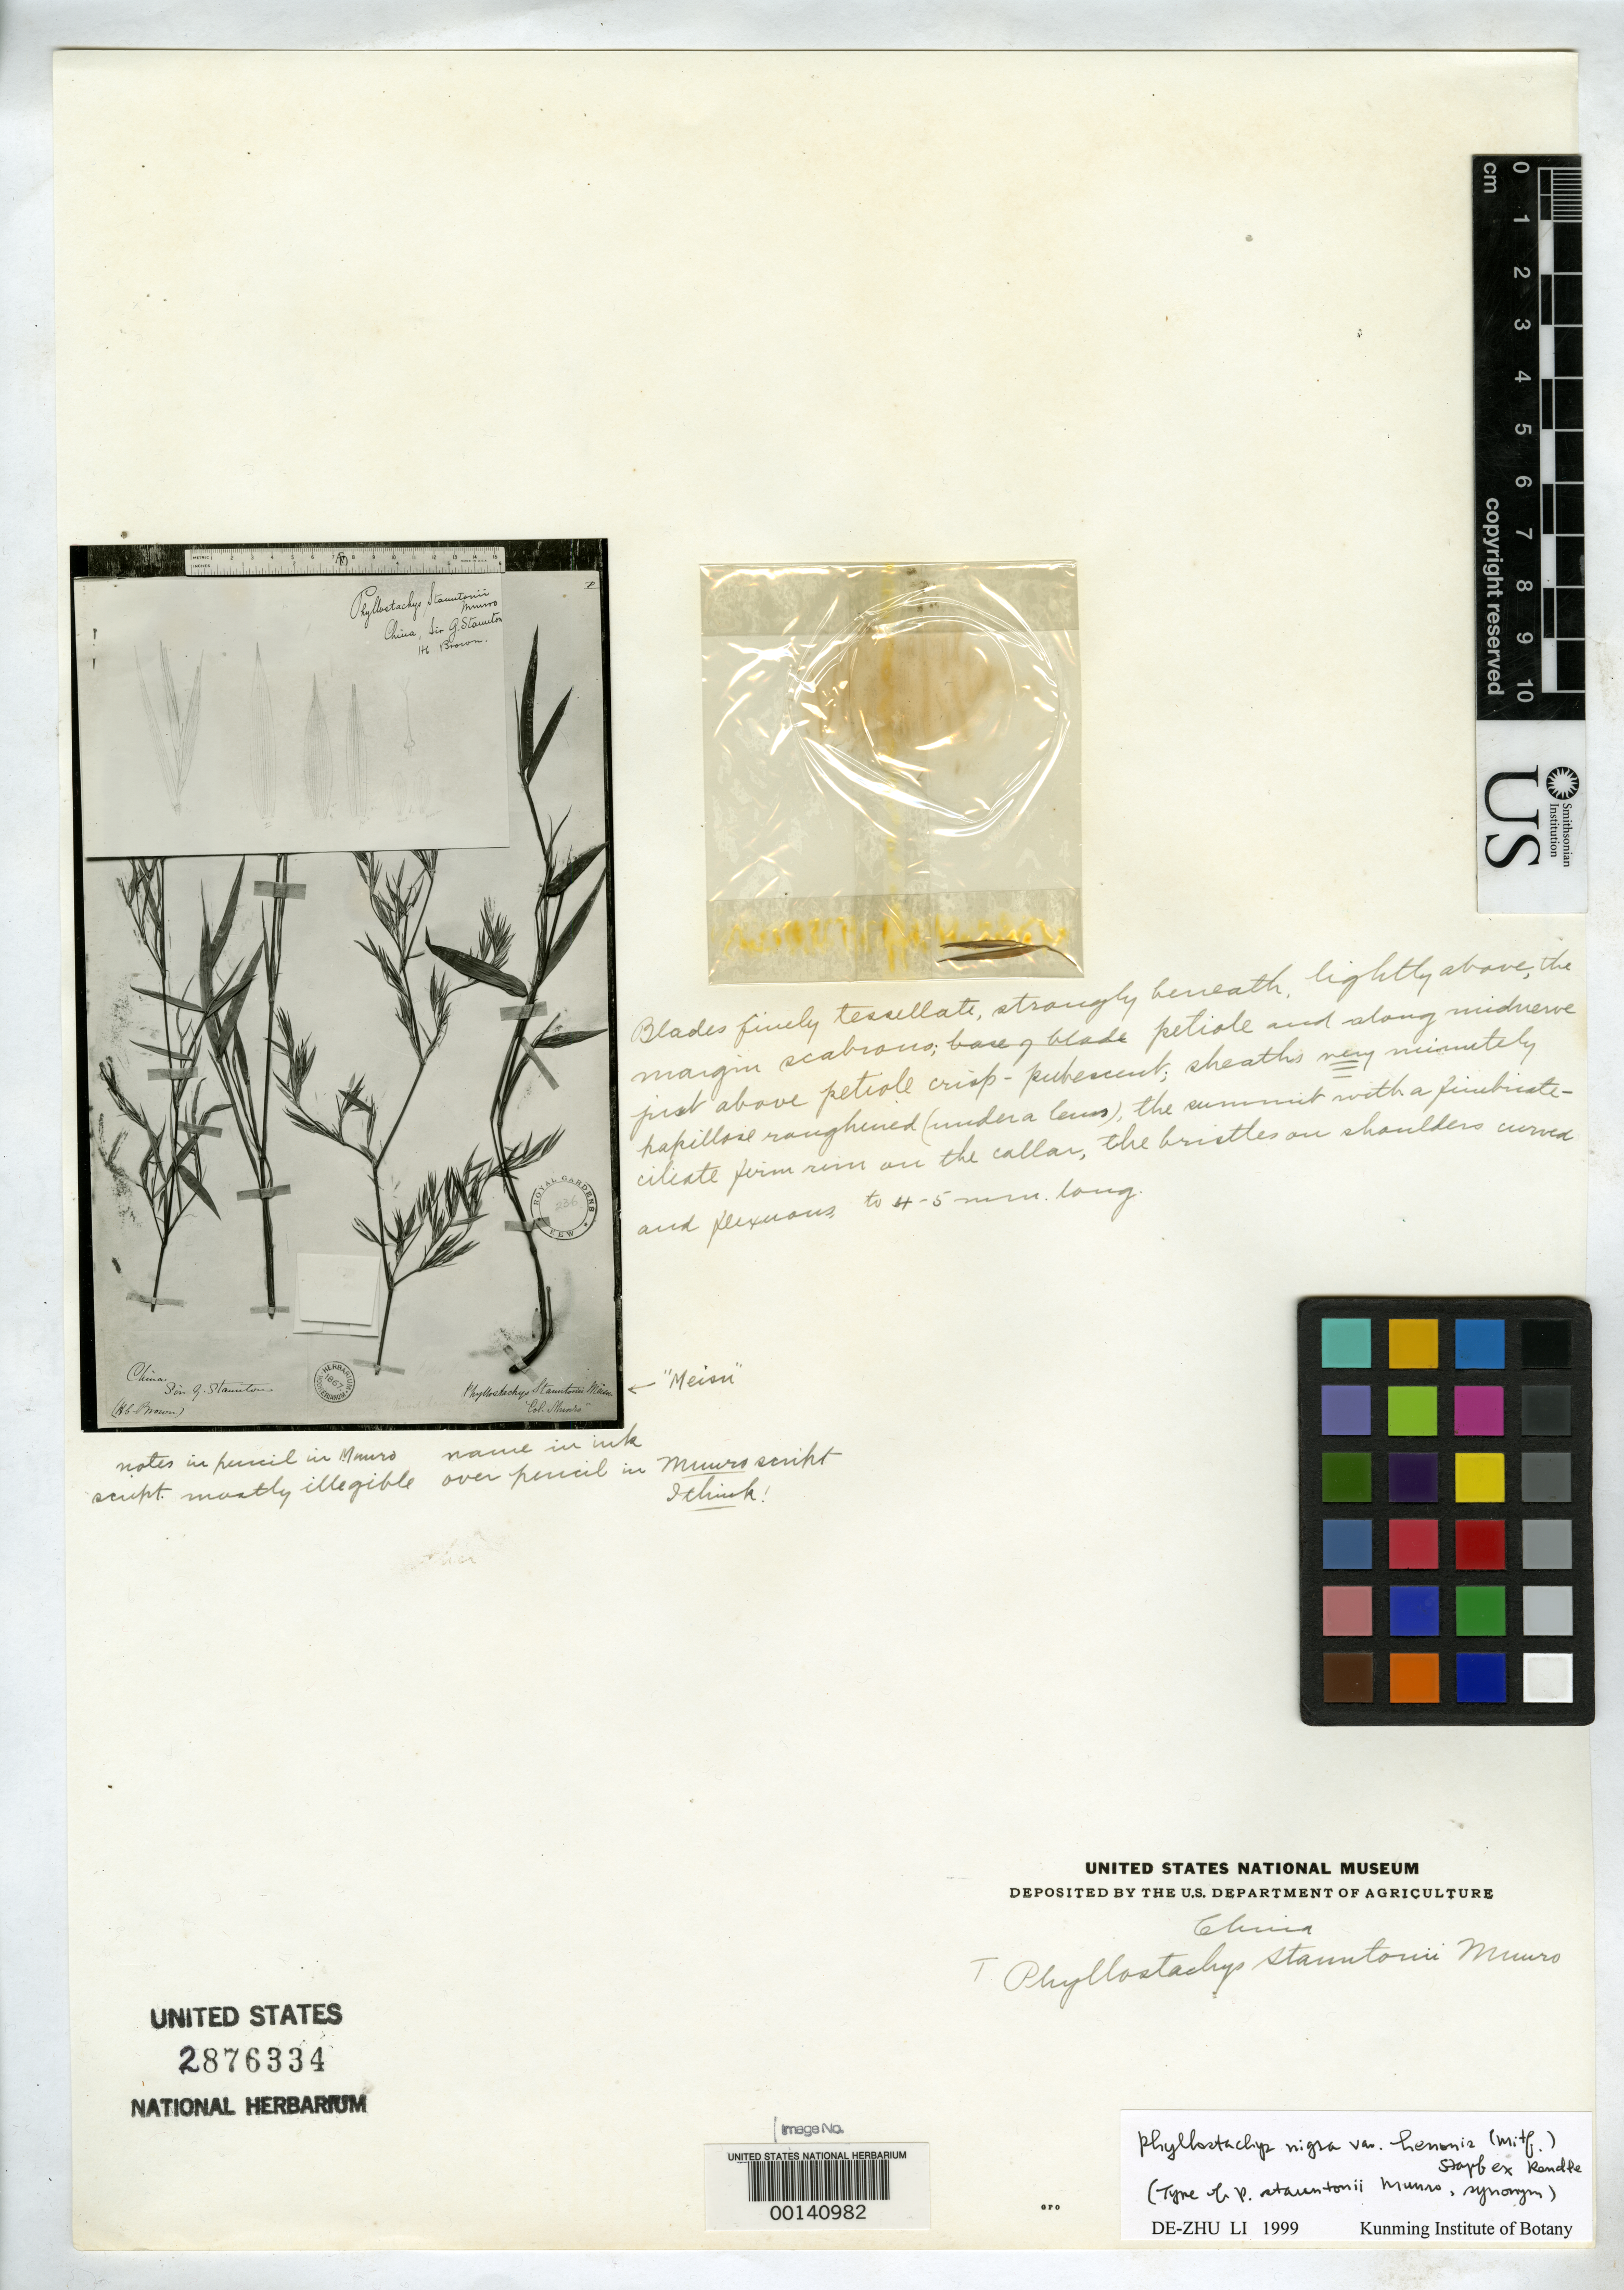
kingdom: Plantae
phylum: Tracheophyta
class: Liliopsida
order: Poales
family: Poaceae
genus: Phyllostachys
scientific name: Phyllostachys stauntoni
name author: Munro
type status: Type Fragment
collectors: G. Staunton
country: China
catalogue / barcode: US 2876334